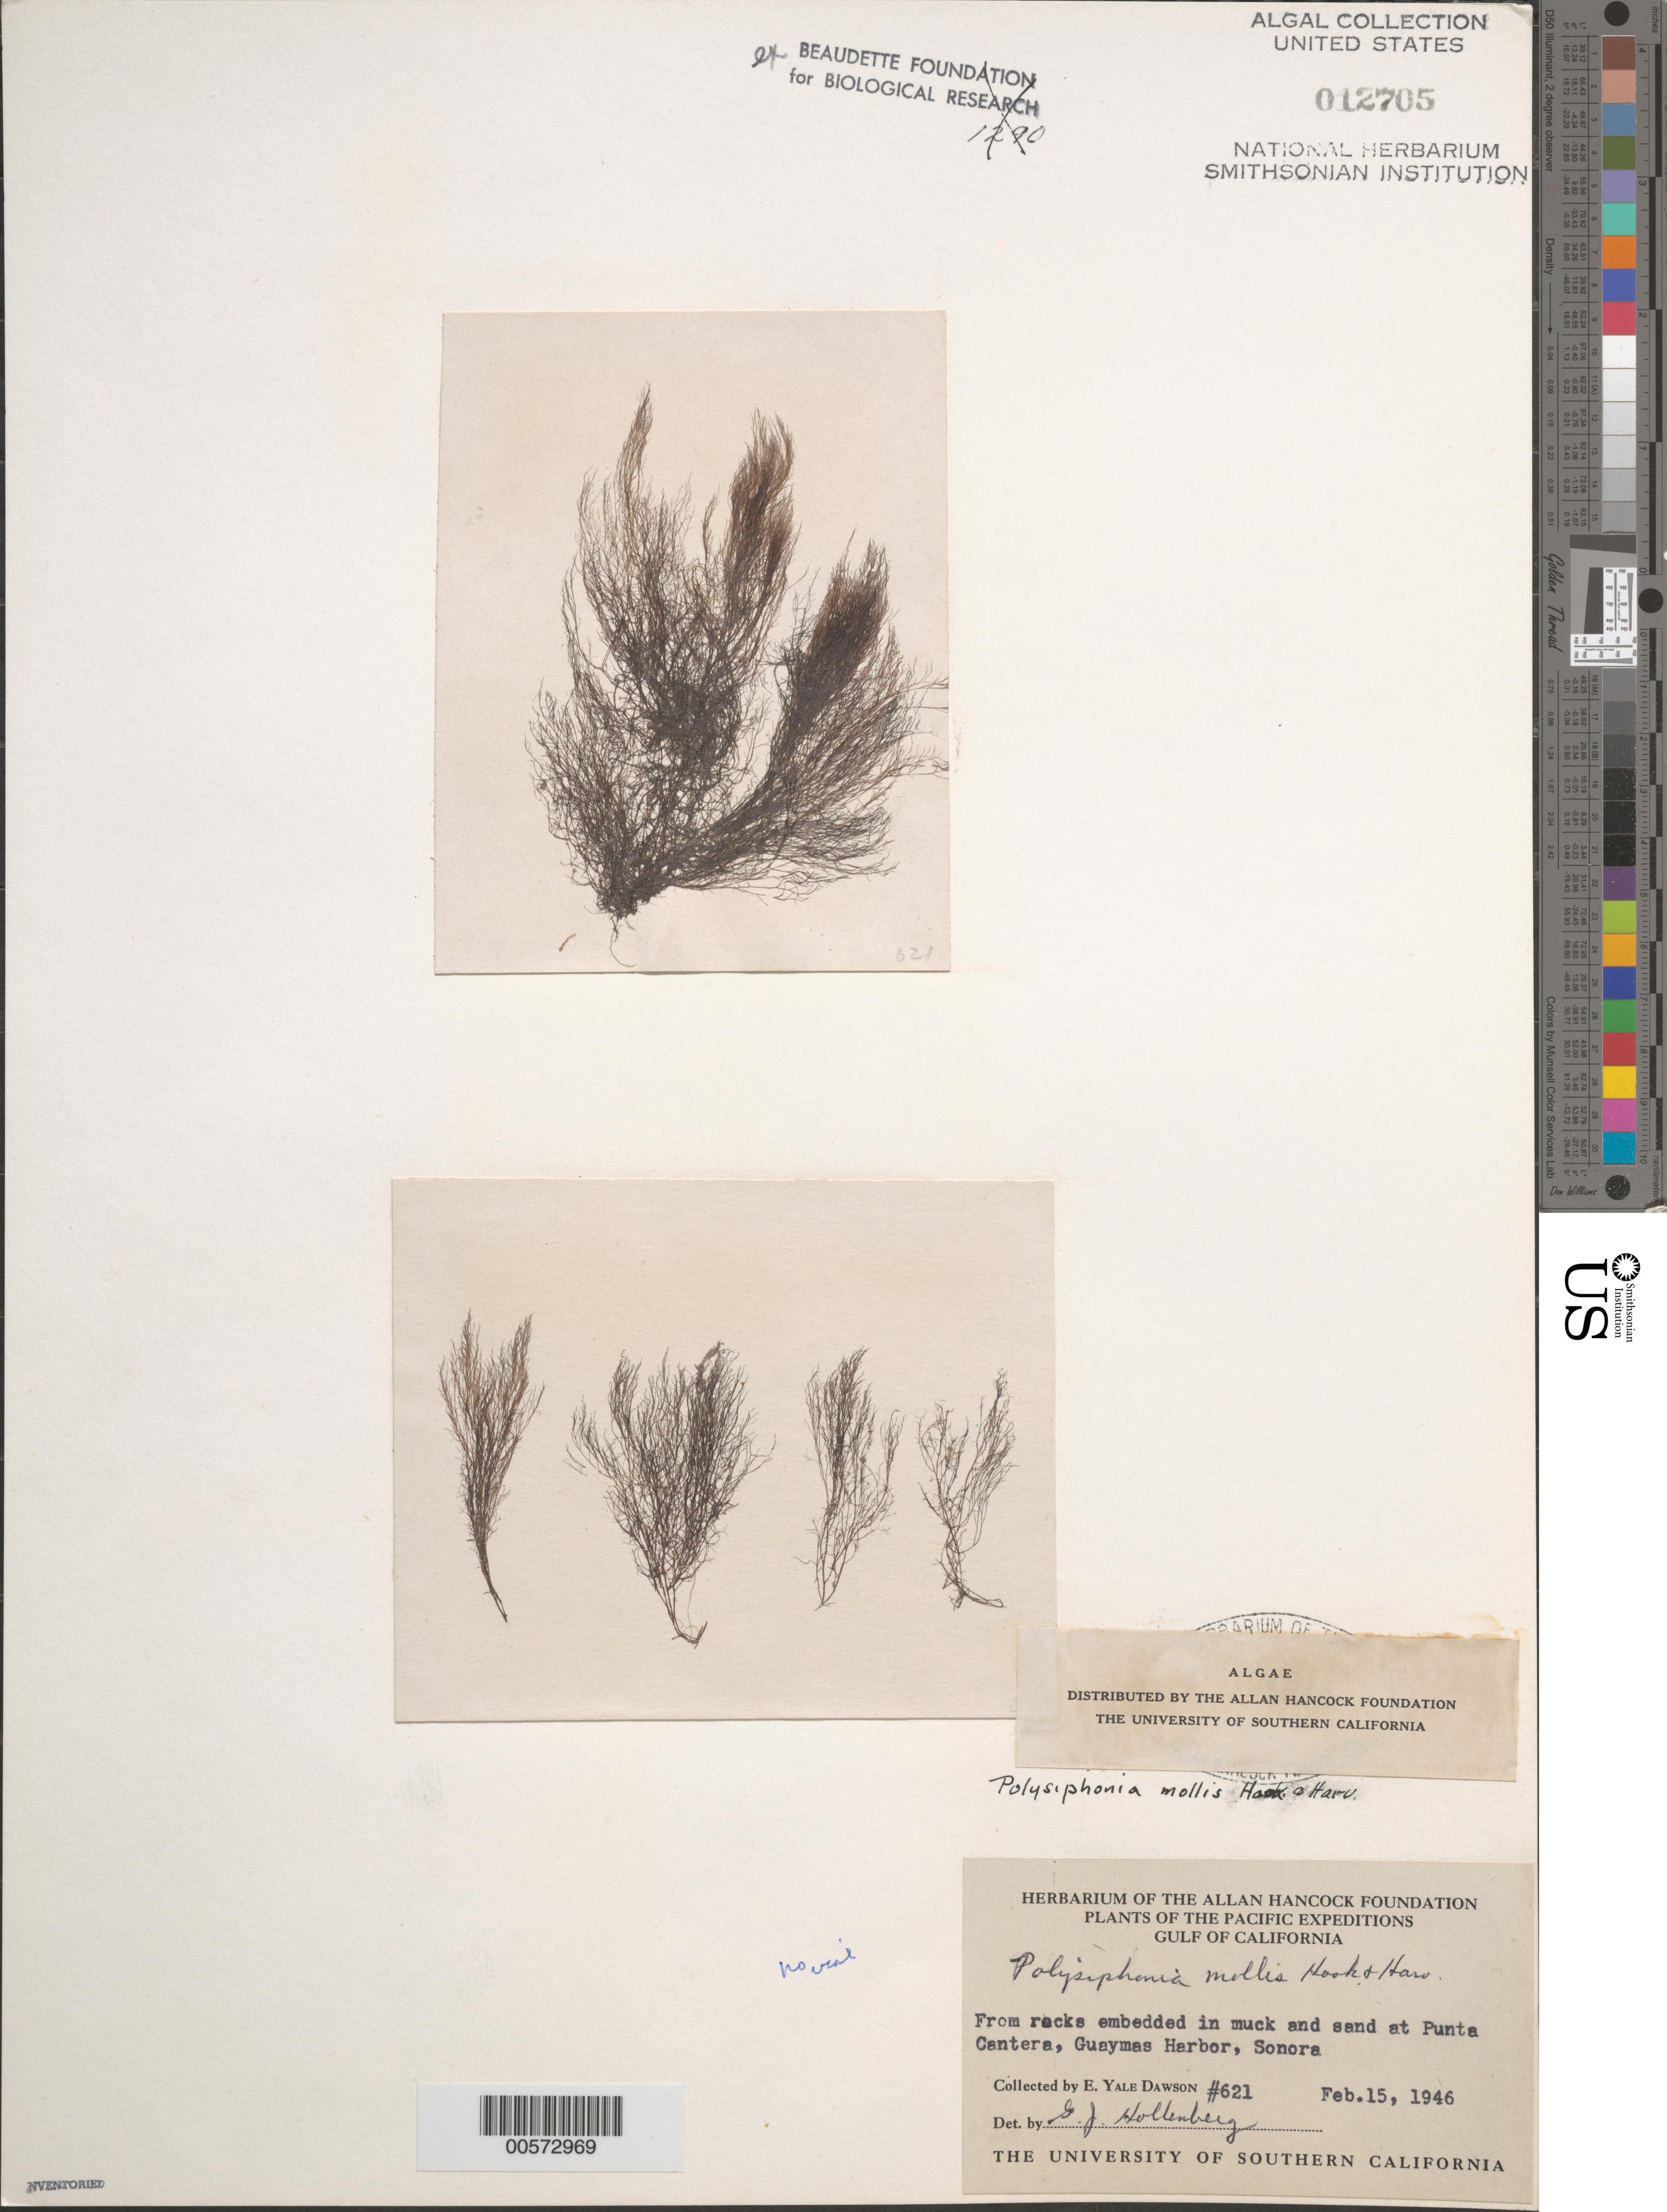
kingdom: Plantae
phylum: Rhodophyta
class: Florideophyceae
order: Ceramiales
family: Rhodomelaceae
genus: Polysiphonia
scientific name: Polysiphonia mollis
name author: Hook. f. & Harv.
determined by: Hollenberg, George J.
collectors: E. Y. Dawson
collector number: EYD 621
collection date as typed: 15 Feb 1946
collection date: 1946-02-15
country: Mexico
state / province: Sonora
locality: Punta Cantera, Guaymas Harbor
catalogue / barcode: US 12705